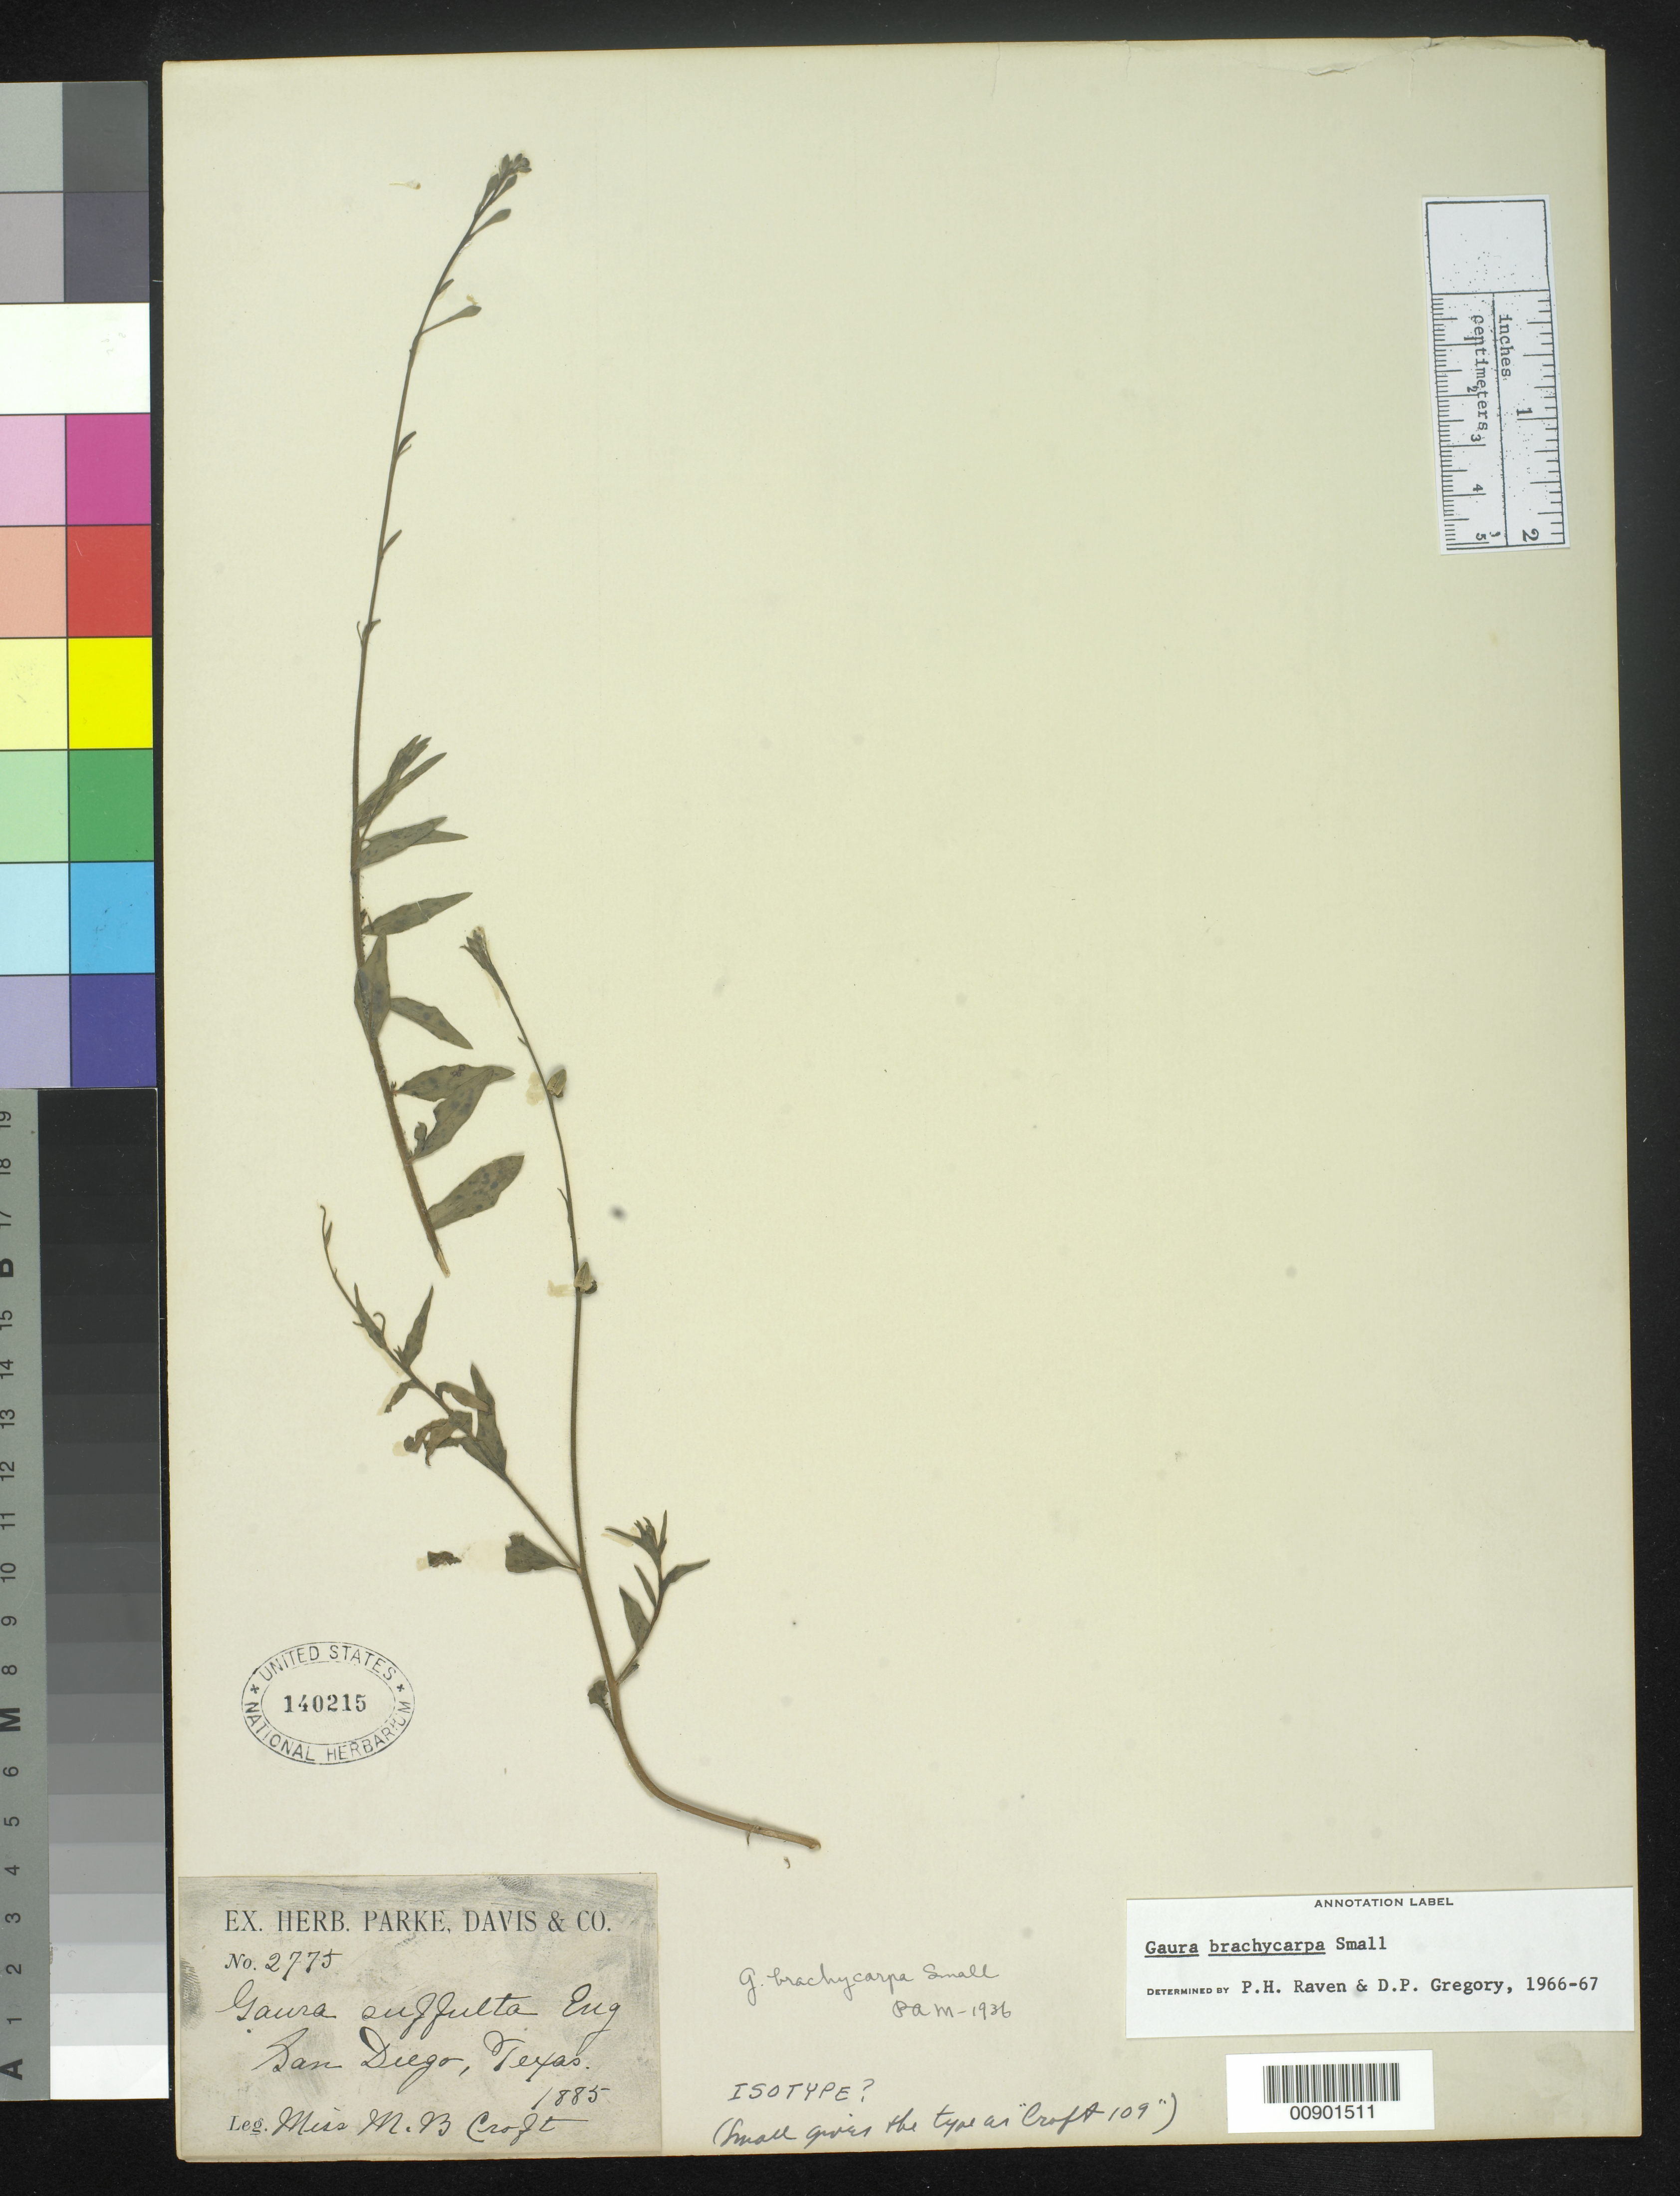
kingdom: Plantae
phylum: Tracheophyta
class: Magnoliopsida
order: Myrtales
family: Onagraceae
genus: Gaura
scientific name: Gaura brachycarpa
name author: Small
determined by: Wagner, W. L., (BOT), Smithsonian Institution - National Museum of Natural History (UNITED STATES)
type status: Isotype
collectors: M. Croft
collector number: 2775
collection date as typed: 1885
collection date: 1885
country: United States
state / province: Texas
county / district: Duval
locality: San Diego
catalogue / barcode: US 140215